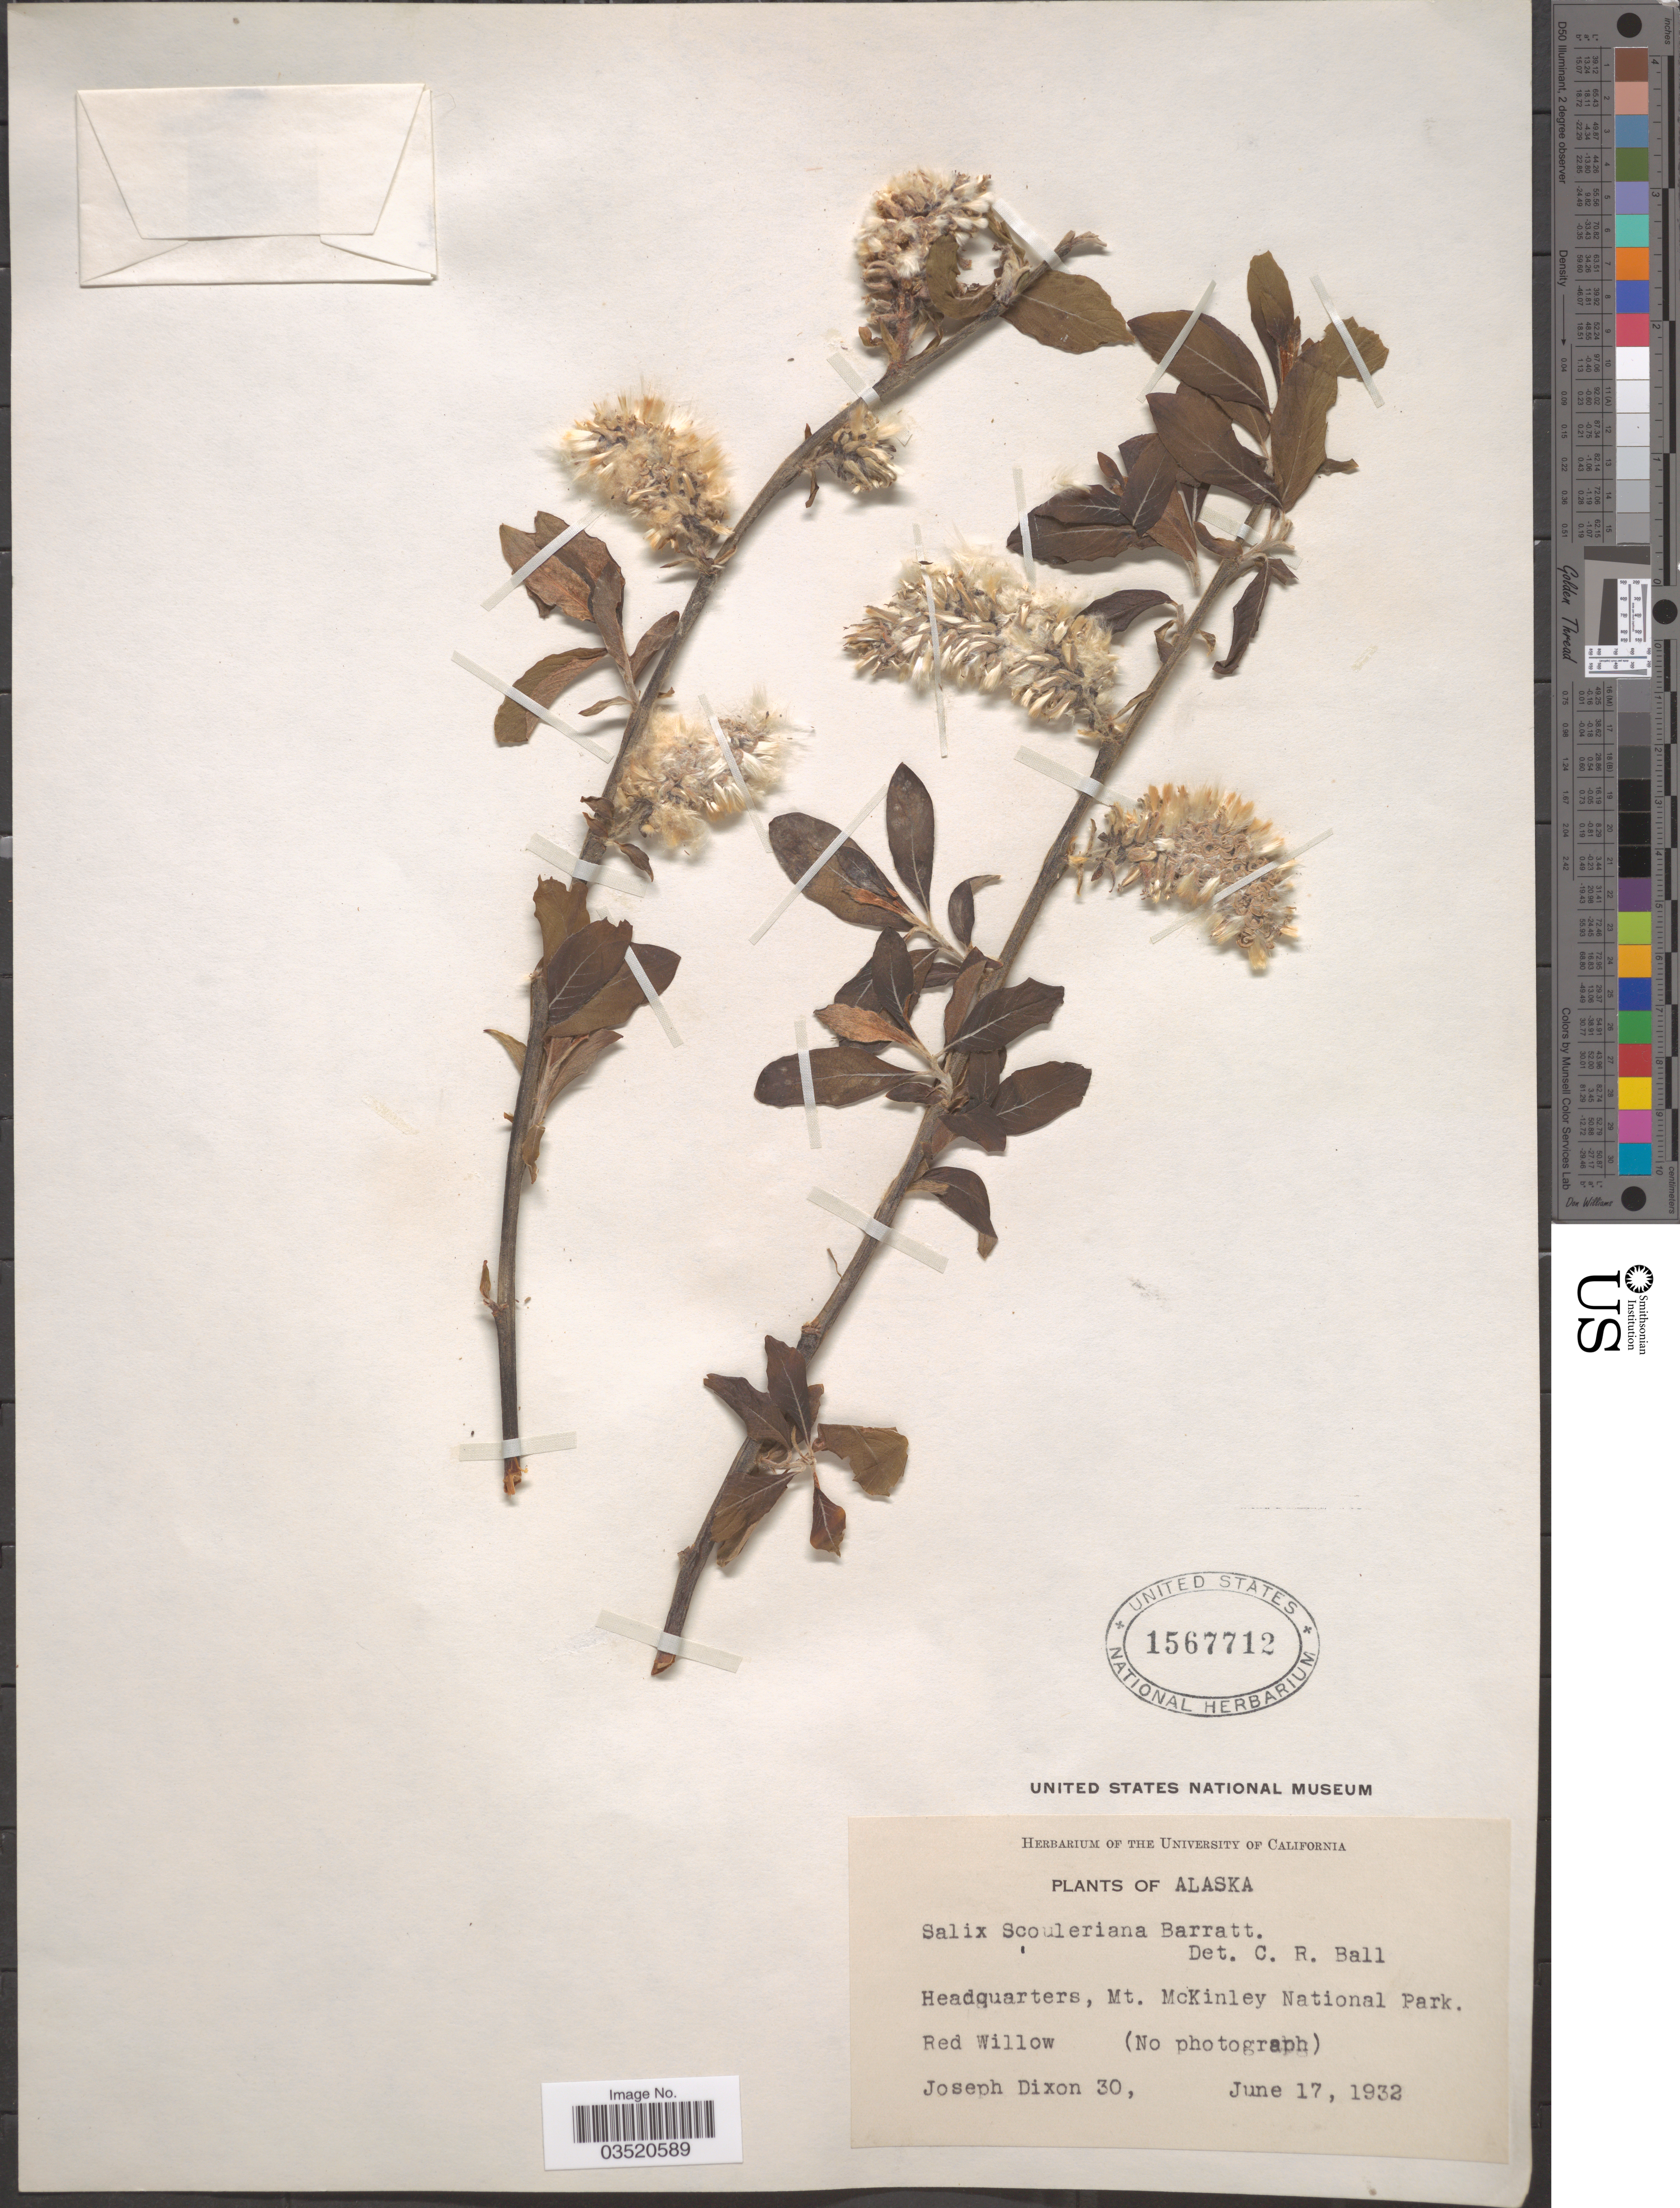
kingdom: Plantae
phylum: Tracheophyta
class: Magnoliopsida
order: Malpighiales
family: Salicaceae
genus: Salix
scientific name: Salix scouleriana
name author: Barratt ex Hook.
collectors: J. Dixon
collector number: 30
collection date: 1932-06-17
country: United States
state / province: Alaska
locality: Headquarters, Mt. McKinley National Park.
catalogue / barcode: US 1567712